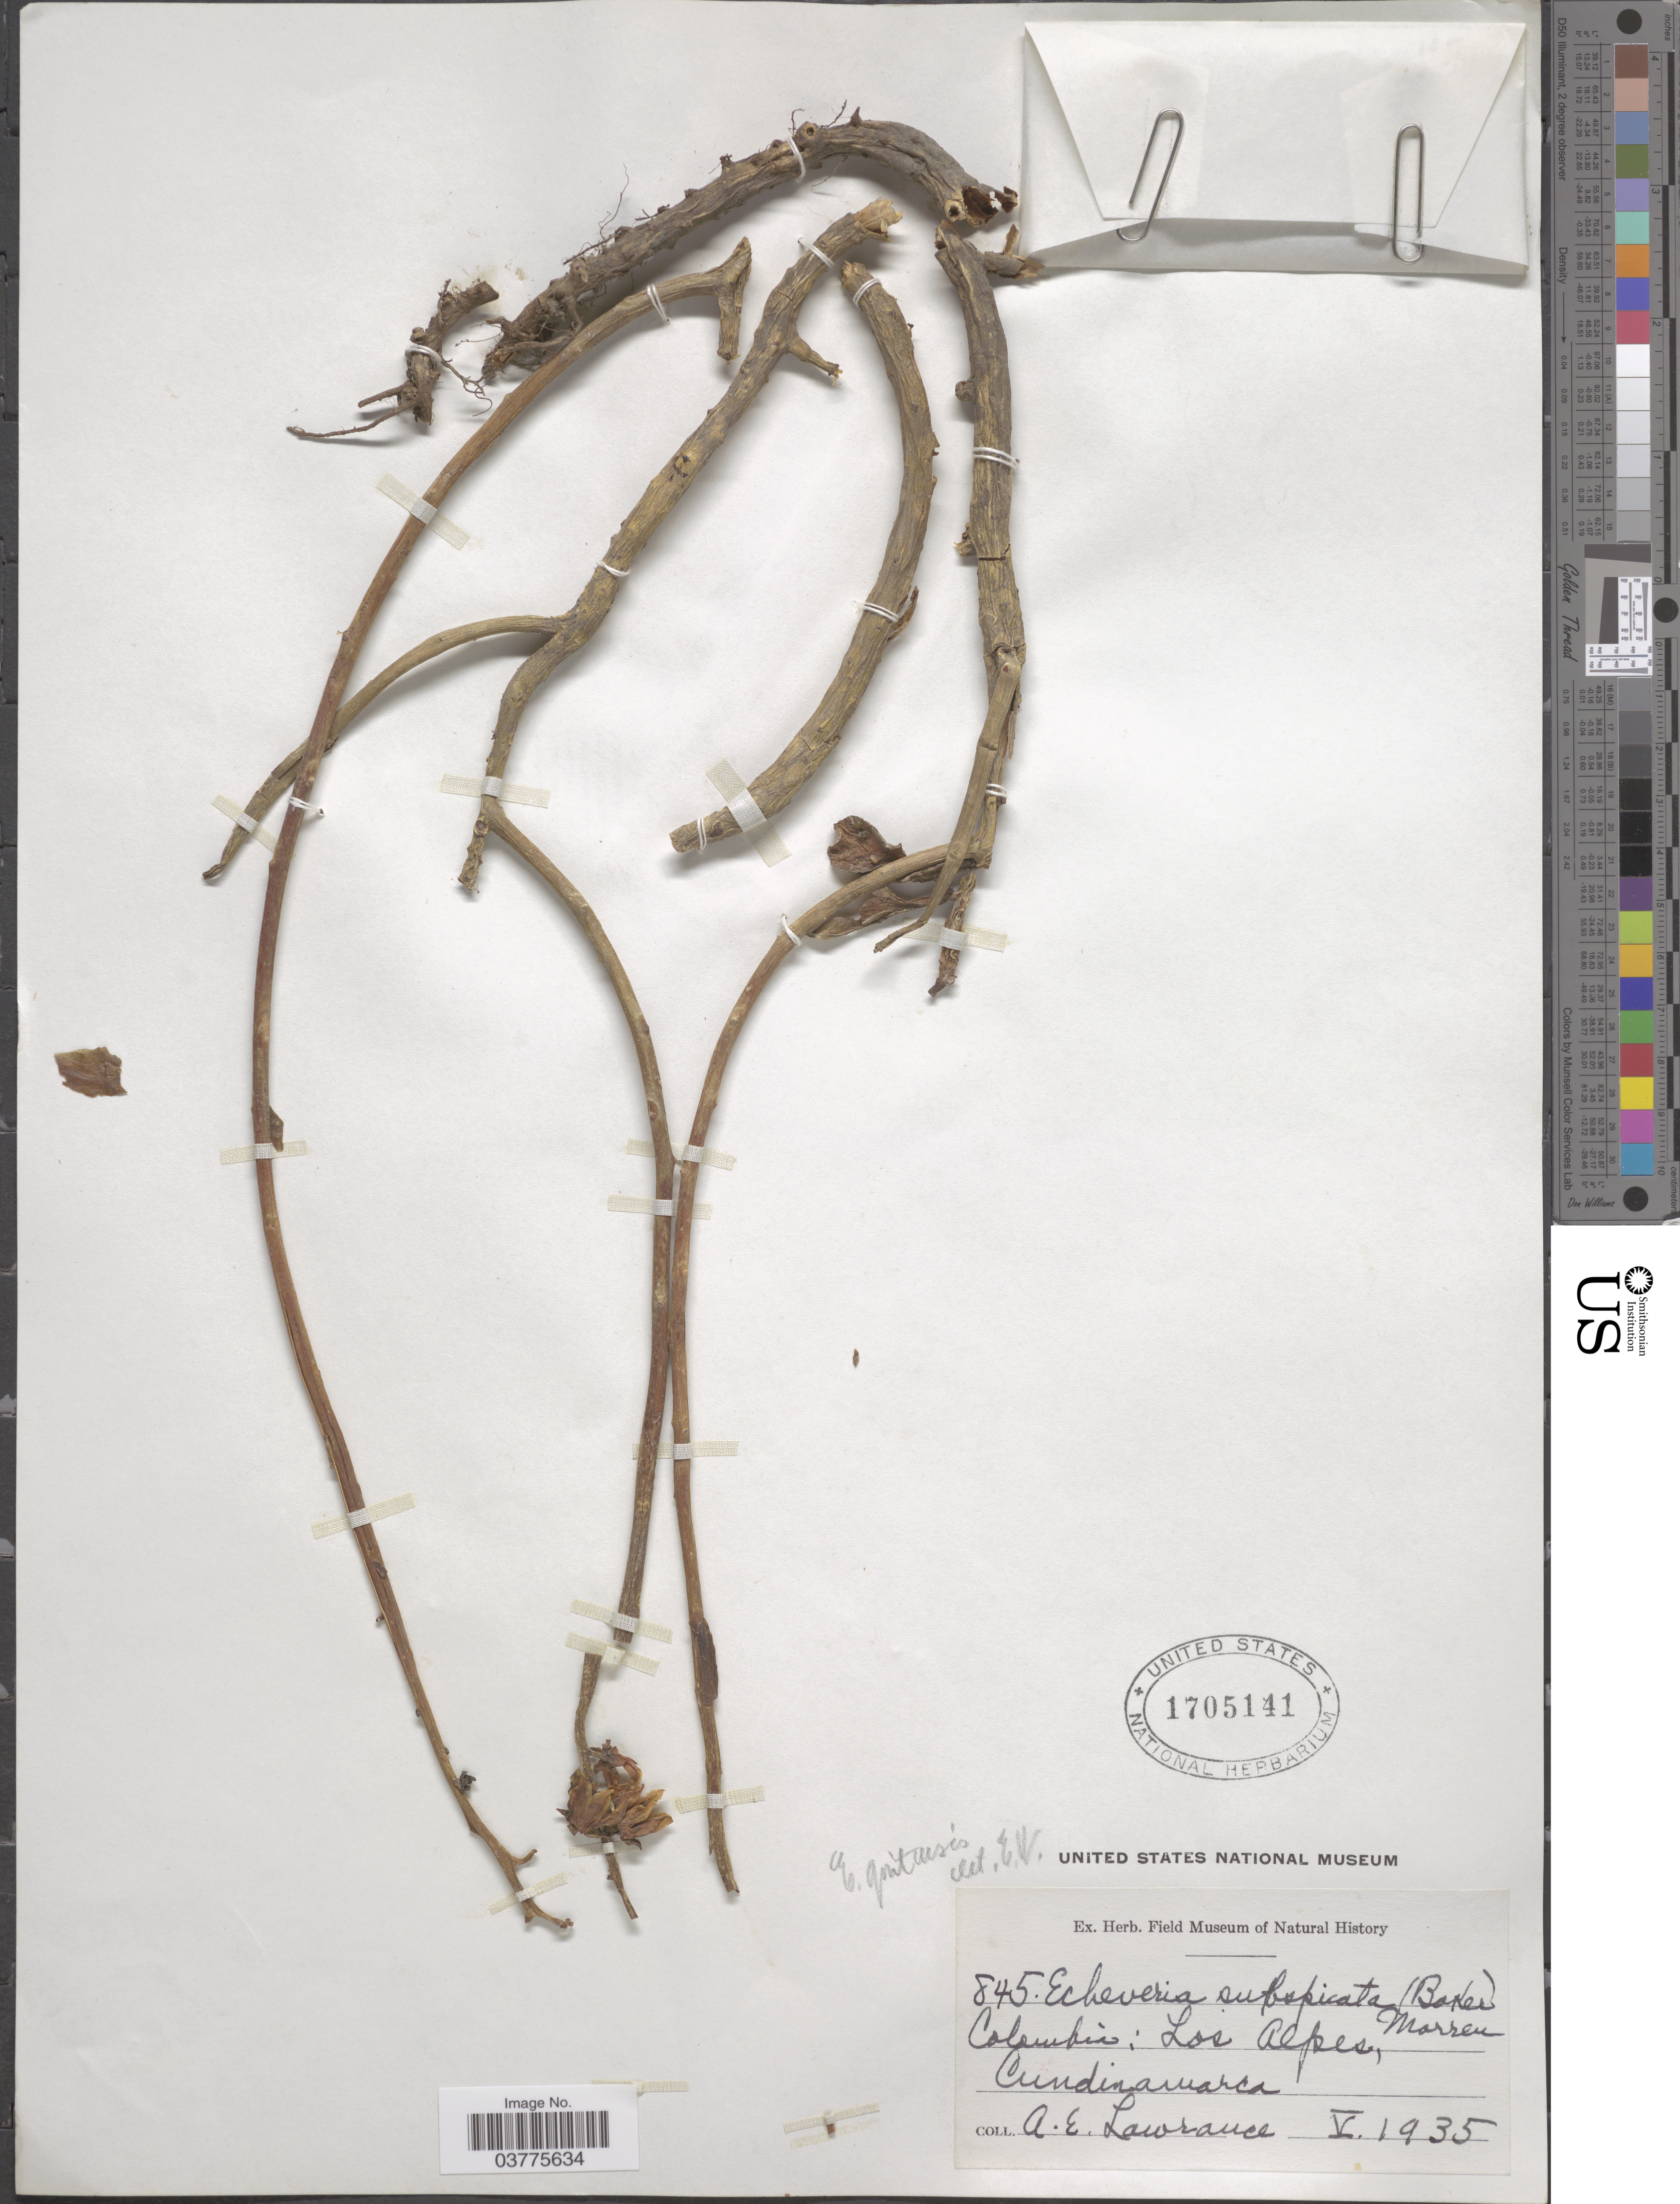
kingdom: Plantae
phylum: Tracheophyta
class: Magnoliopsida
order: Saxifragales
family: Crassulaceae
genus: Echeveria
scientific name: Echeveria quitensis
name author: (Kunth) Lindl.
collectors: A. Lawrance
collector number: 845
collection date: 1935-05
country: Colombia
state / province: Cundinamarca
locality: Los Alpes.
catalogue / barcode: US 1705141